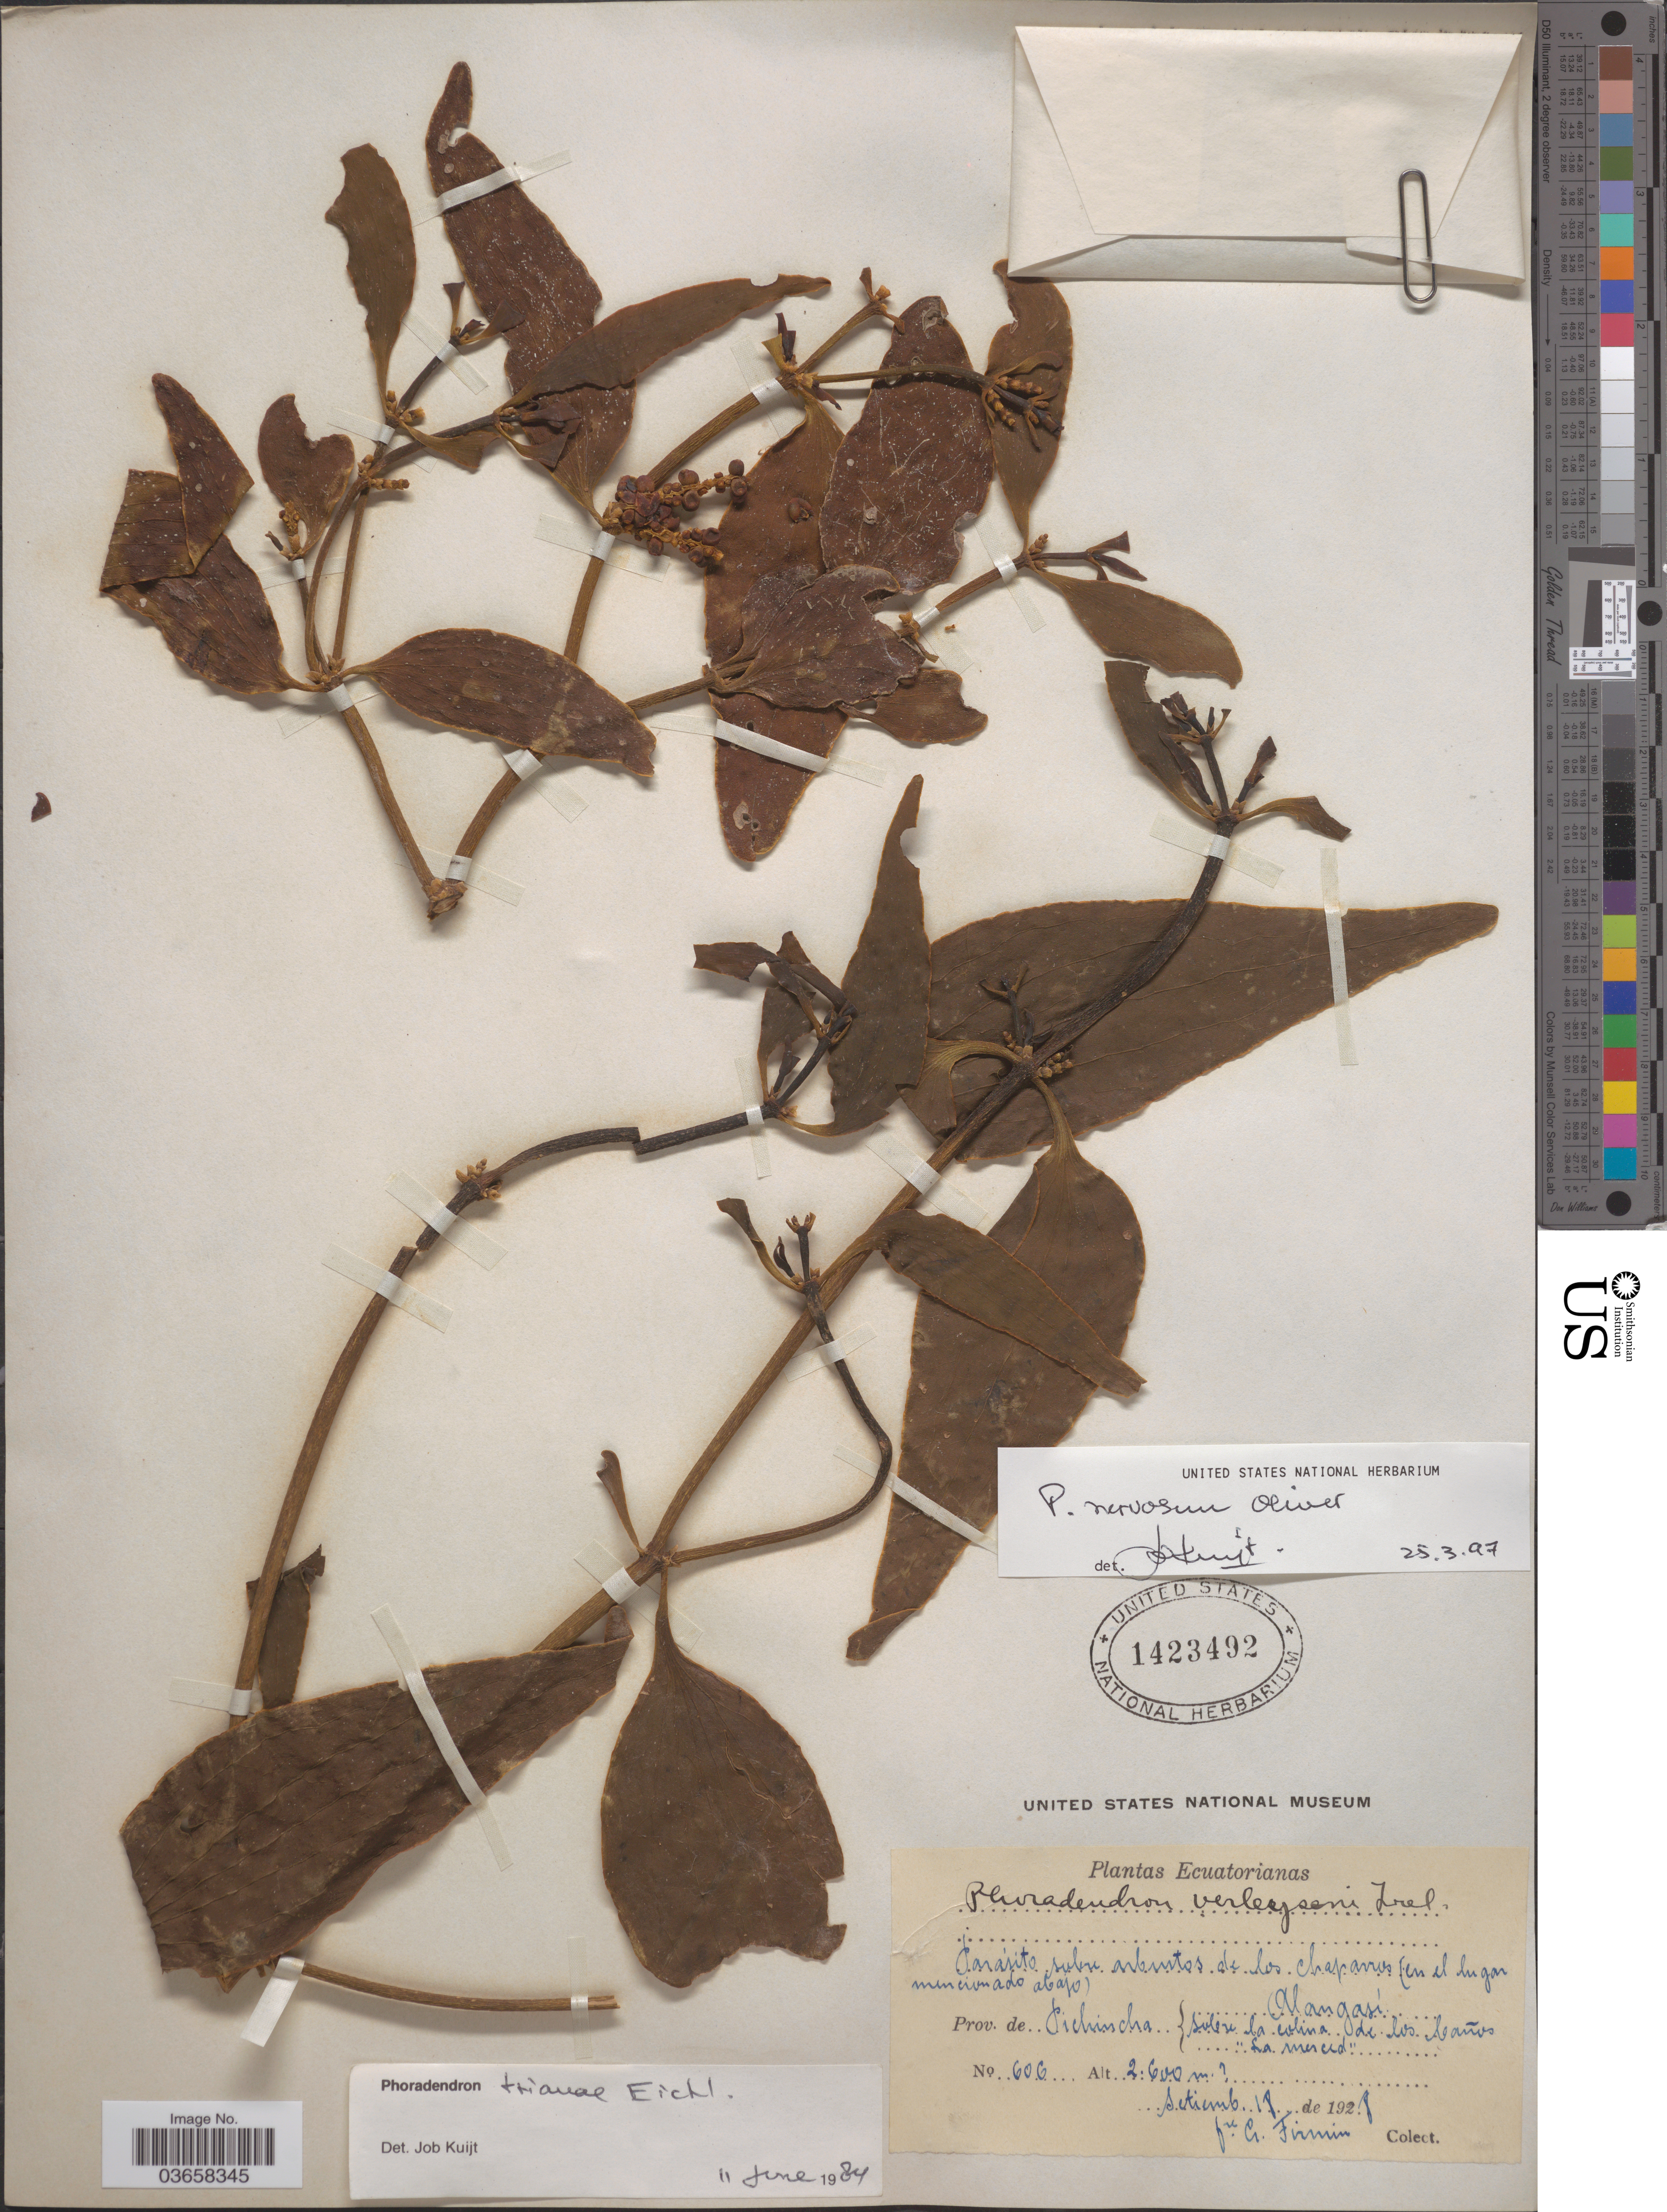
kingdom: Plantae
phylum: Tracheophyta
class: Magnoliopsida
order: Santalales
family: Viscaceae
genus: Phoradendron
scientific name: Phoradendron nervosum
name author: Oliv.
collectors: F. Firmin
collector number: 606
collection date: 1928-09-18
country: Ecuador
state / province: Pichincha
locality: Alangasí, sobre la colina de los baños "La merced".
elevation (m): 2600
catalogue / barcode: US 1423492